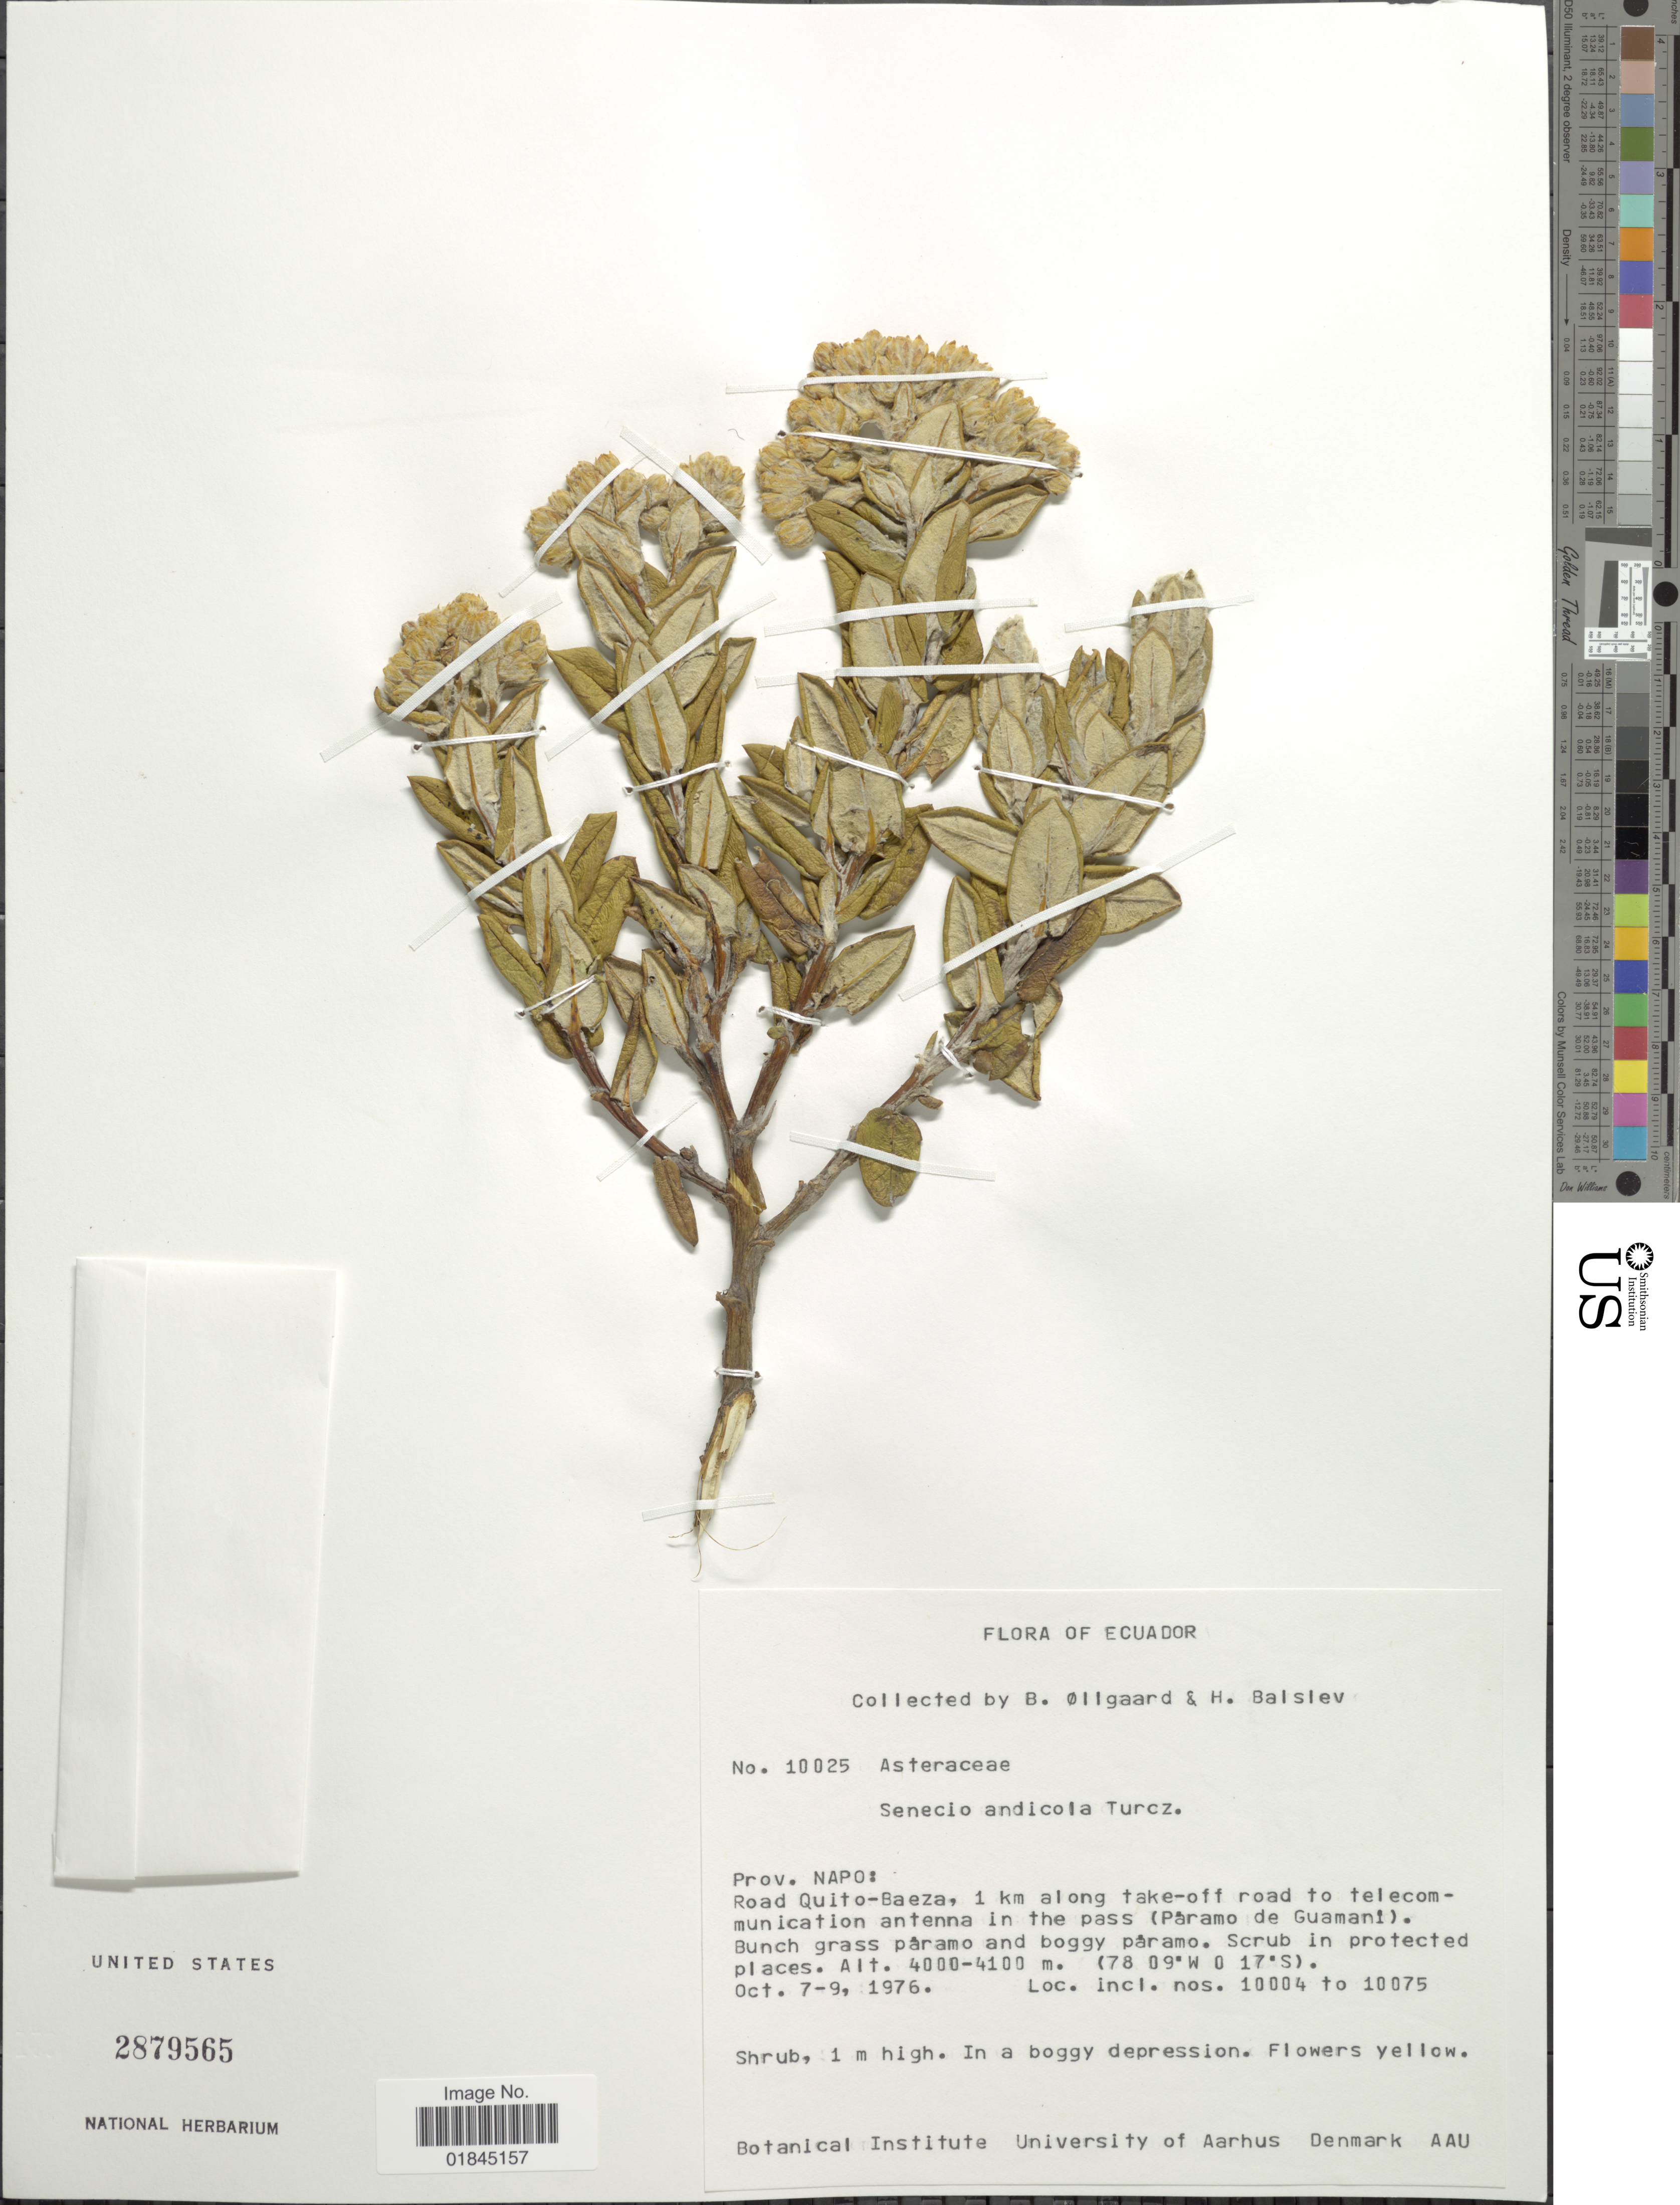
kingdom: Plantae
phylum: Tracheophyta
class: Magnoliopsida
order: Asterales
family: Asteraceae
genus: Pentacalia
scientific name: Pentacalia andicola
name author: (Turcz.) Cuatrec.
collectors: B. Øllgaard & H. Balslev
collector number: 10025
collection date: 1976-10-07/1976-10-09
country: Ecuador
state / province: Napo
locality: Prov. Napo: Road Quito-Baeza, 1 km along take-off road to telecommunication antenna in the pass (Páramo de Guamani).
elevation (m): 4000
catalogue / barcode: US 2879565